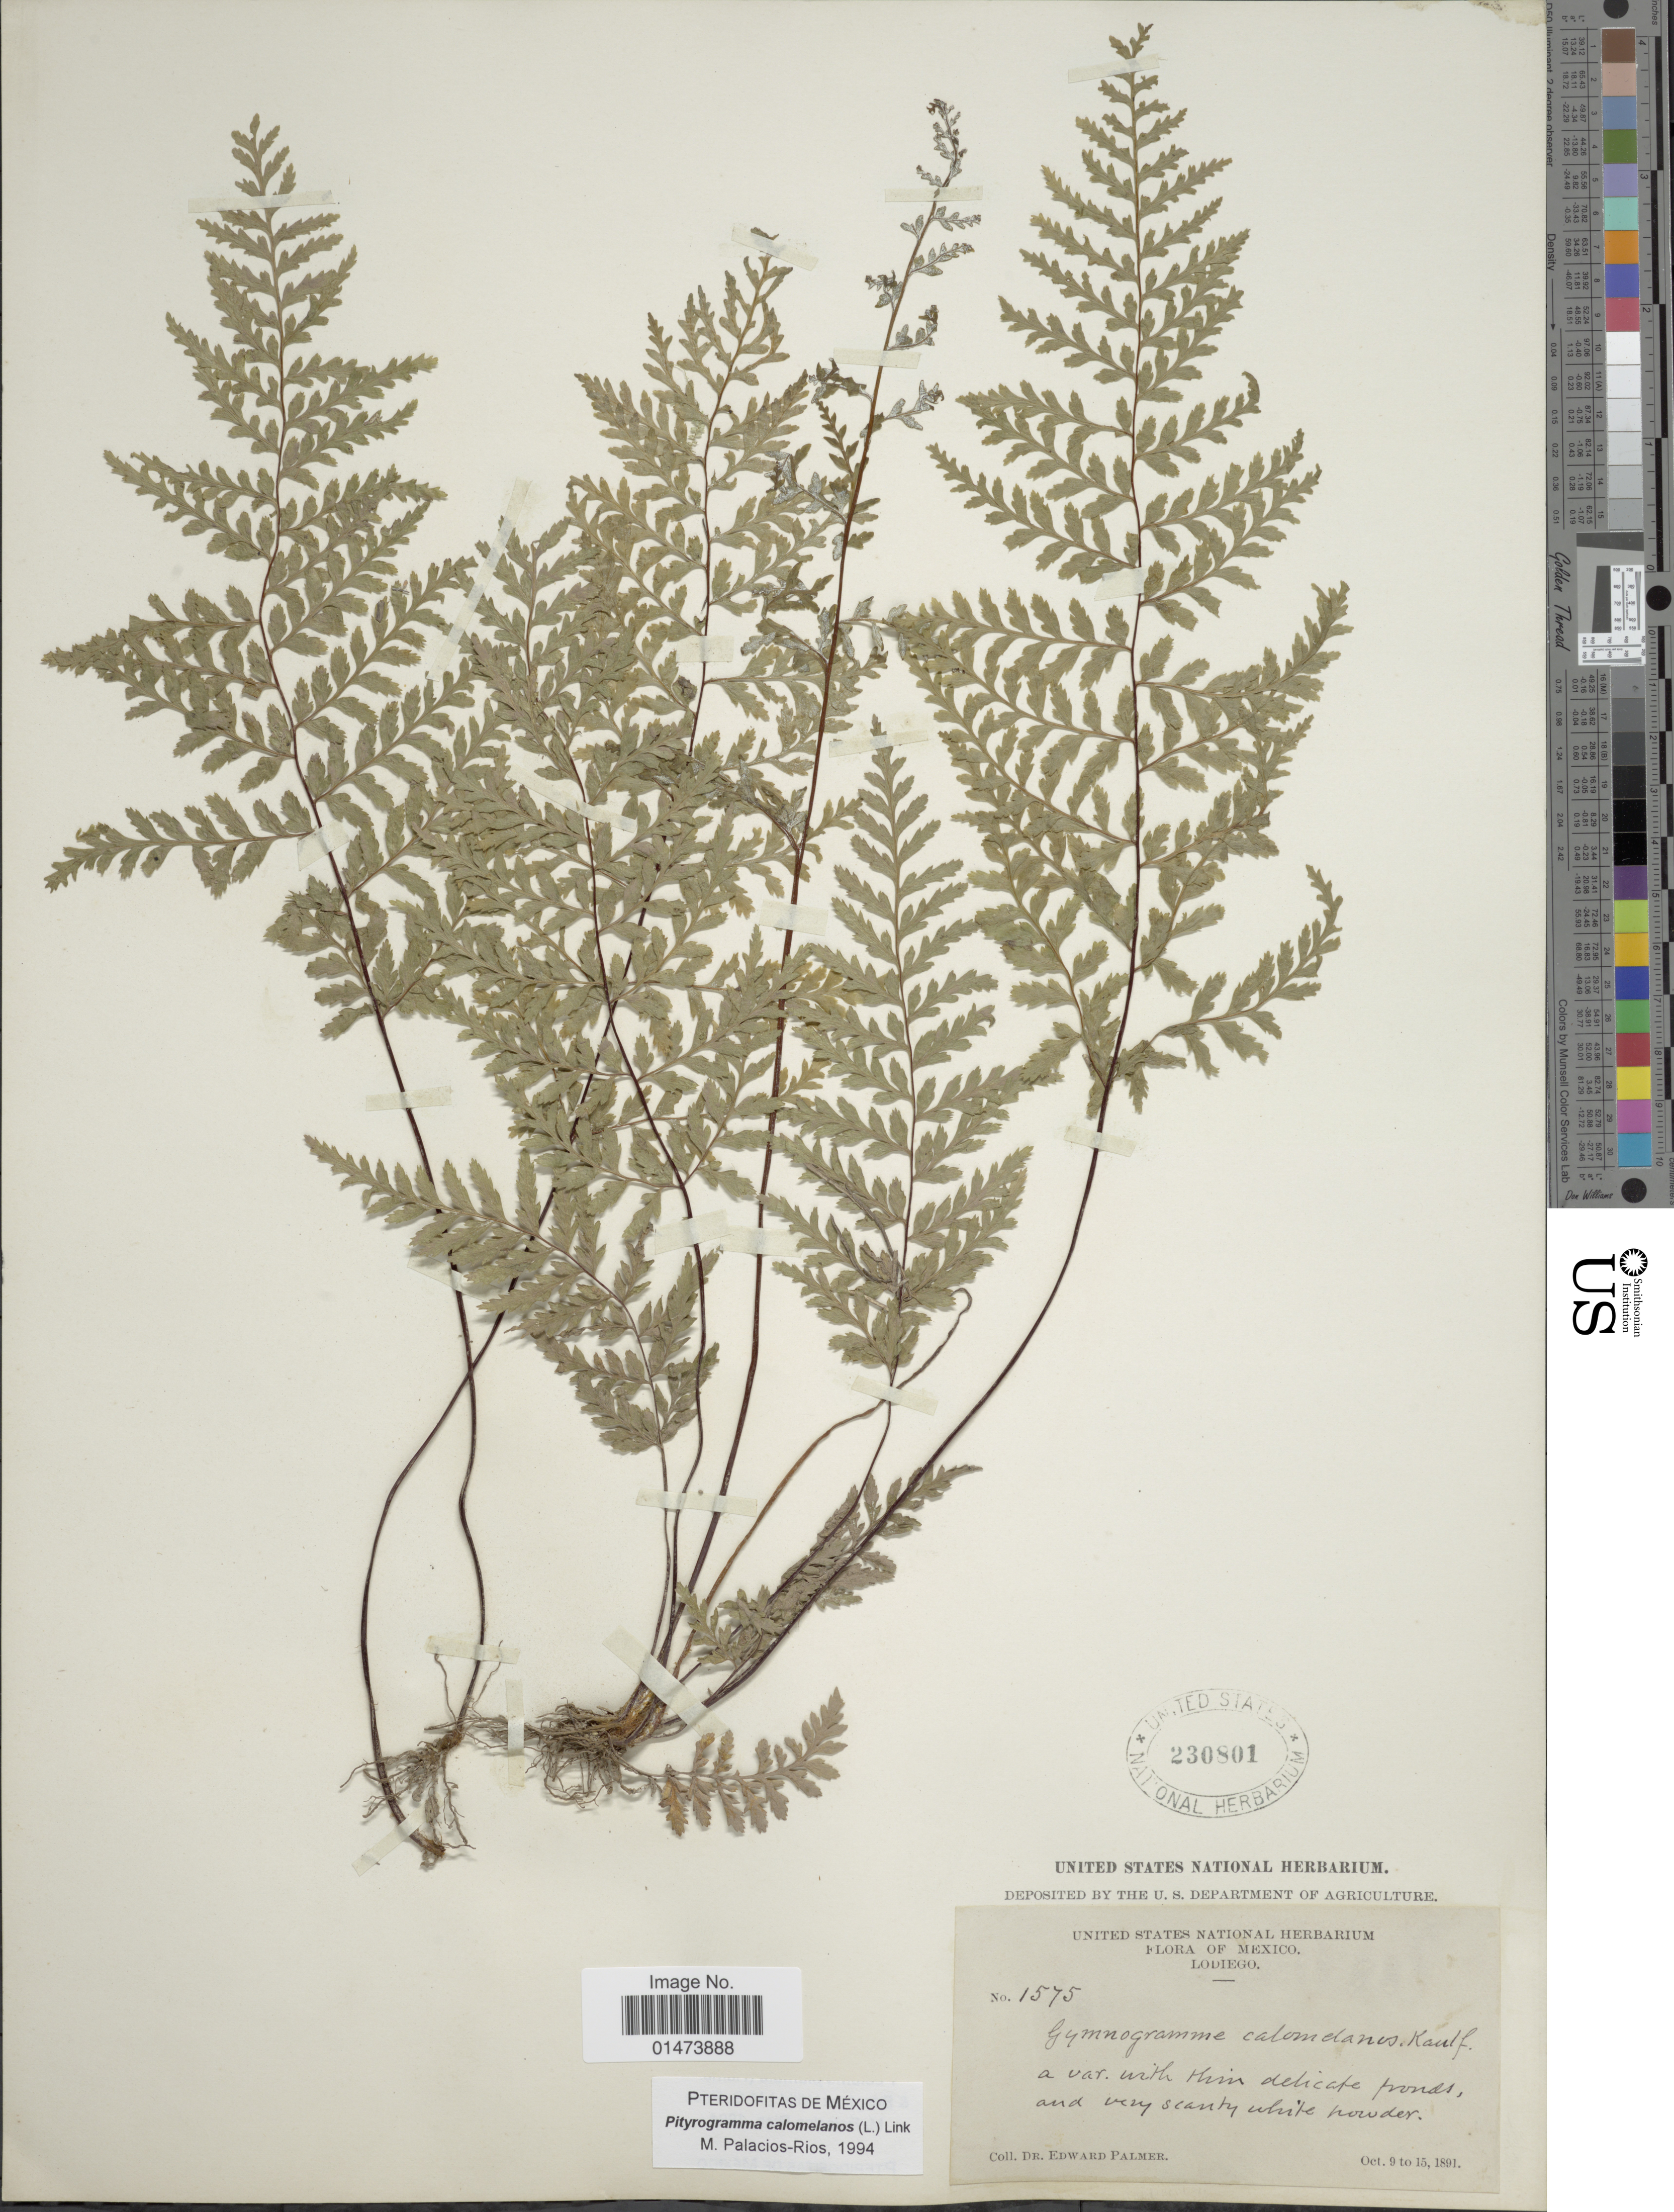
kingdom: Plantae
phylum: Tracheophyta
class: Polypodiopsida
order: Polypodiales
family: Pteridaceae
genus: Pityrogramma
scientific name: Pityrogramma calomelanos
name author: (L.) Link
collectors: E. Palmer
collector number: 1575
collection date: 1891-10-09/1891-10-15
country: Mexico